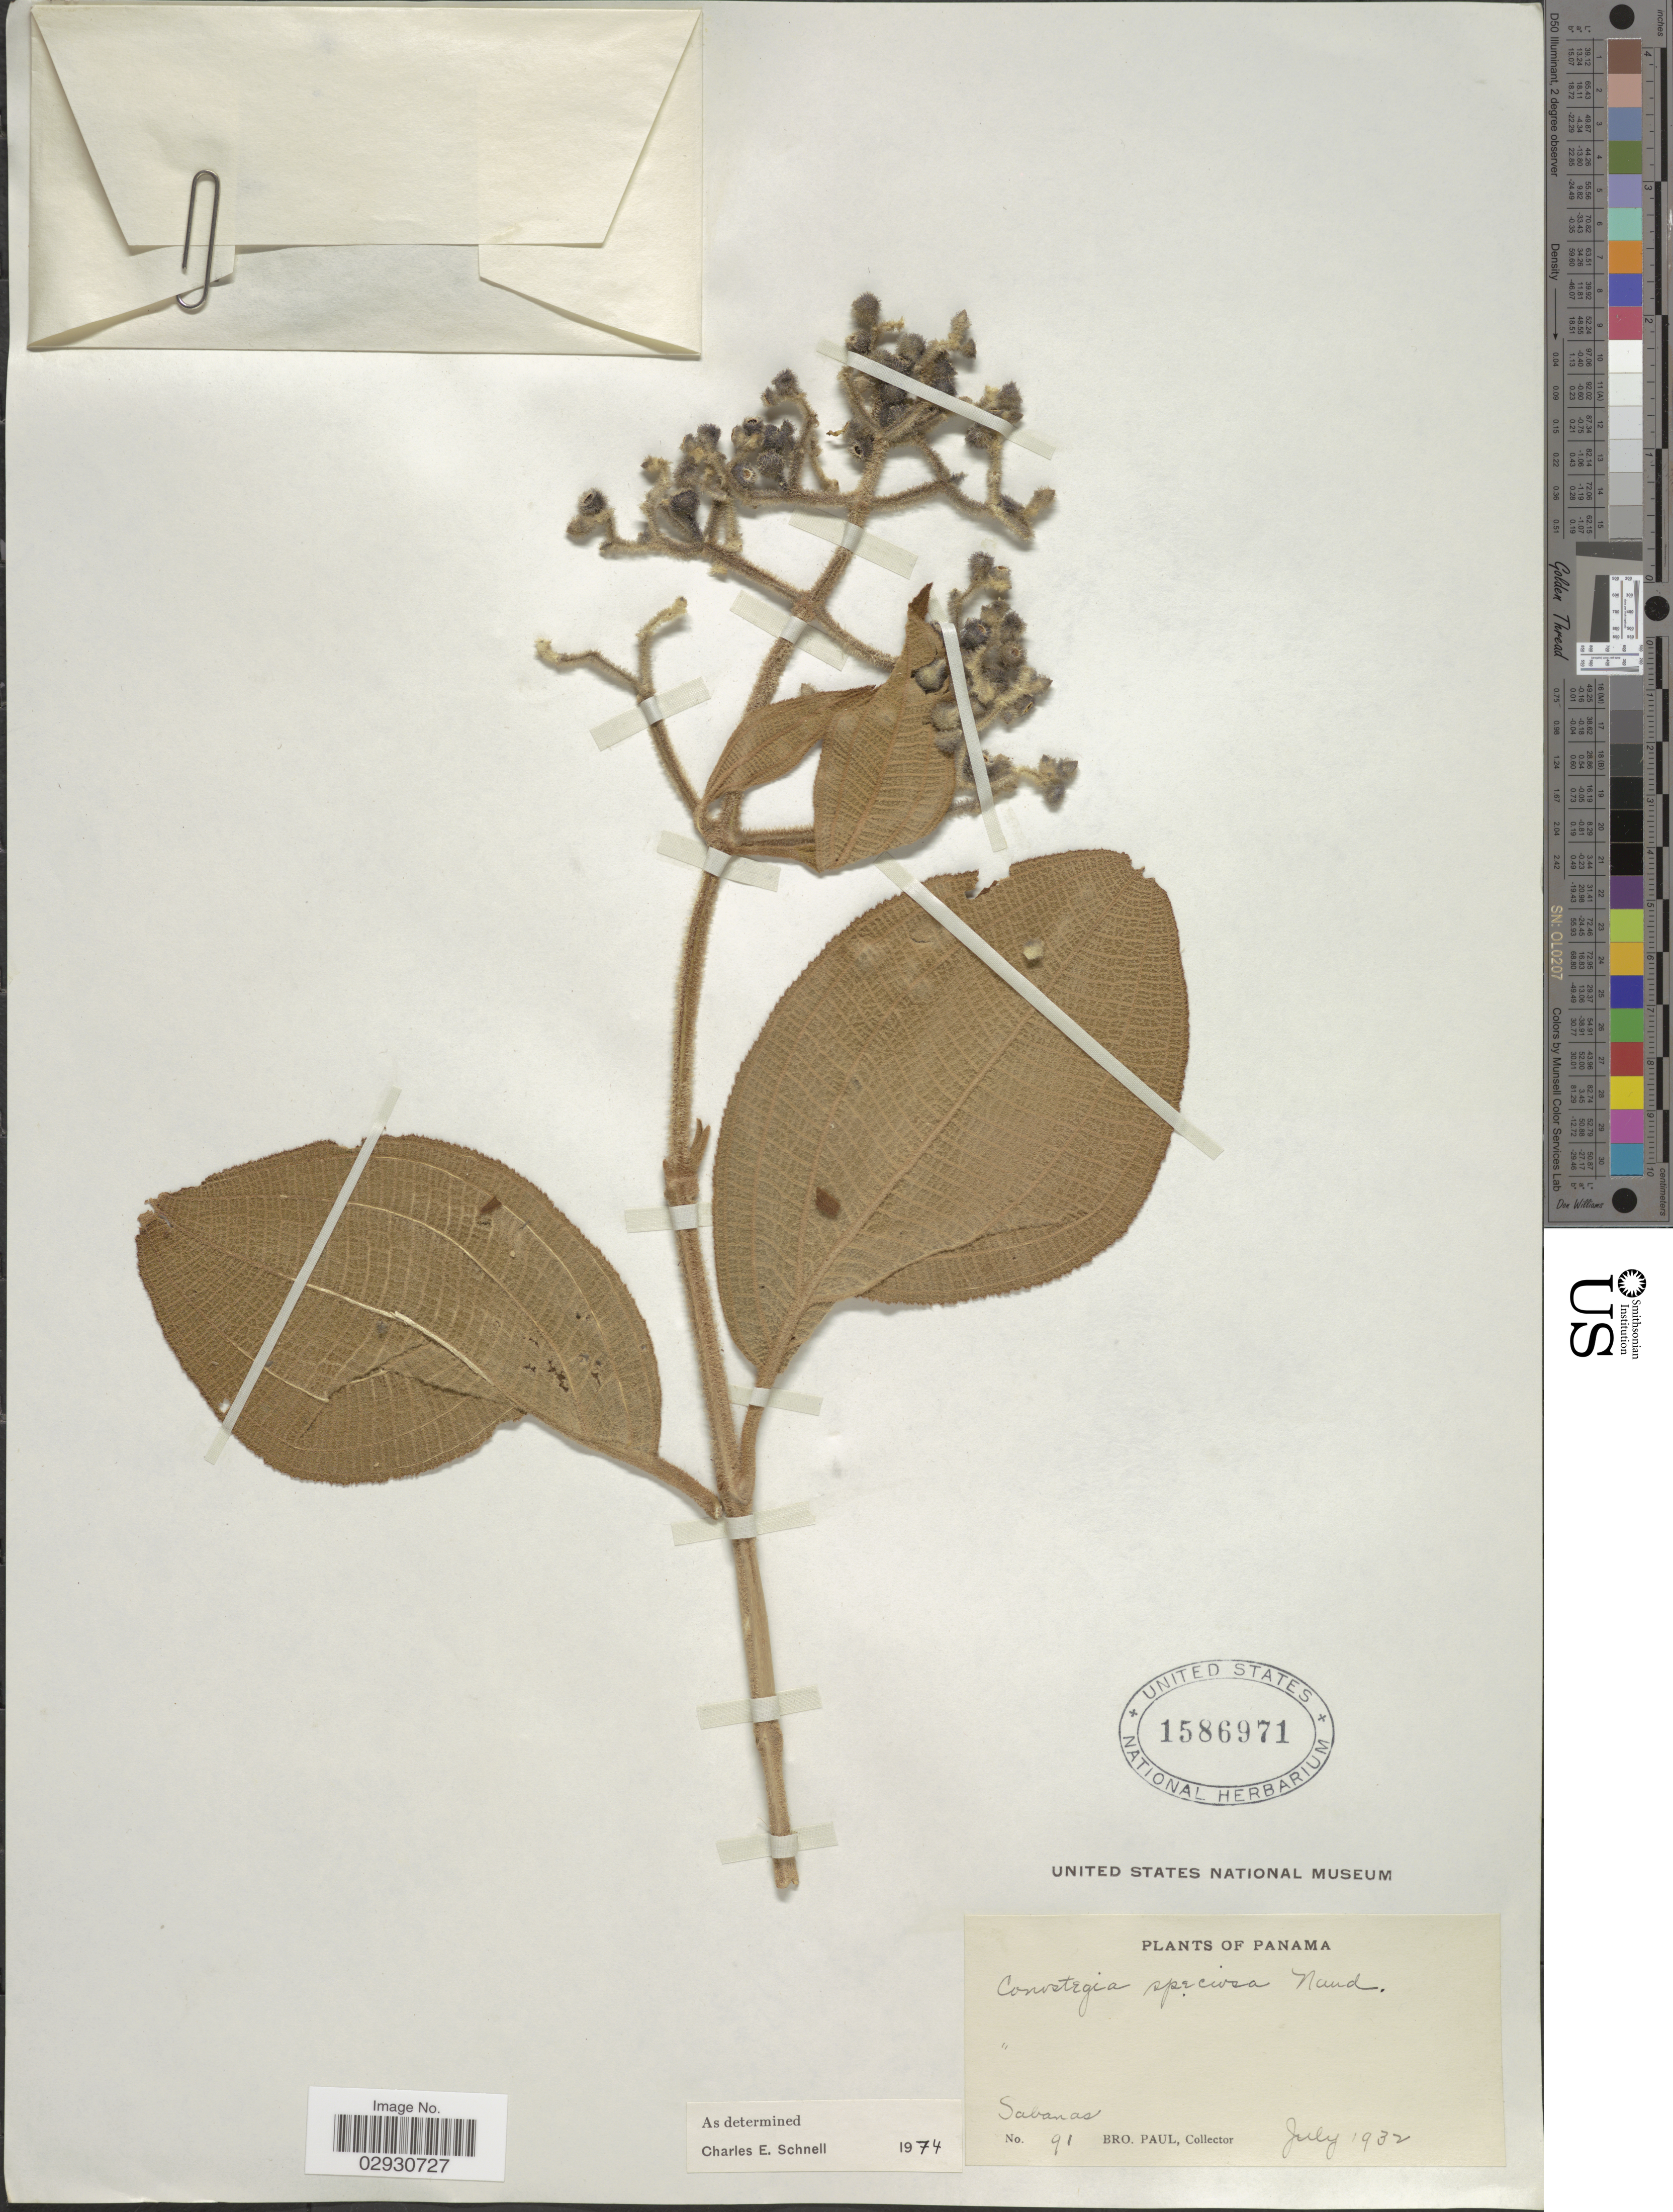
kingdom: Plantae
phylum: Tracheophyta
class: Magnoliopsida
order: Myrtales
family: Melastomataceae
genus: Conostegia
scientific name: Conostegia speciosa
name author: Naudin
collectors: B. Paul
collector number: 91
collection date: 1932-07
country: Panama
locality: Sabanas.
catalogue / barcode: US 1586971